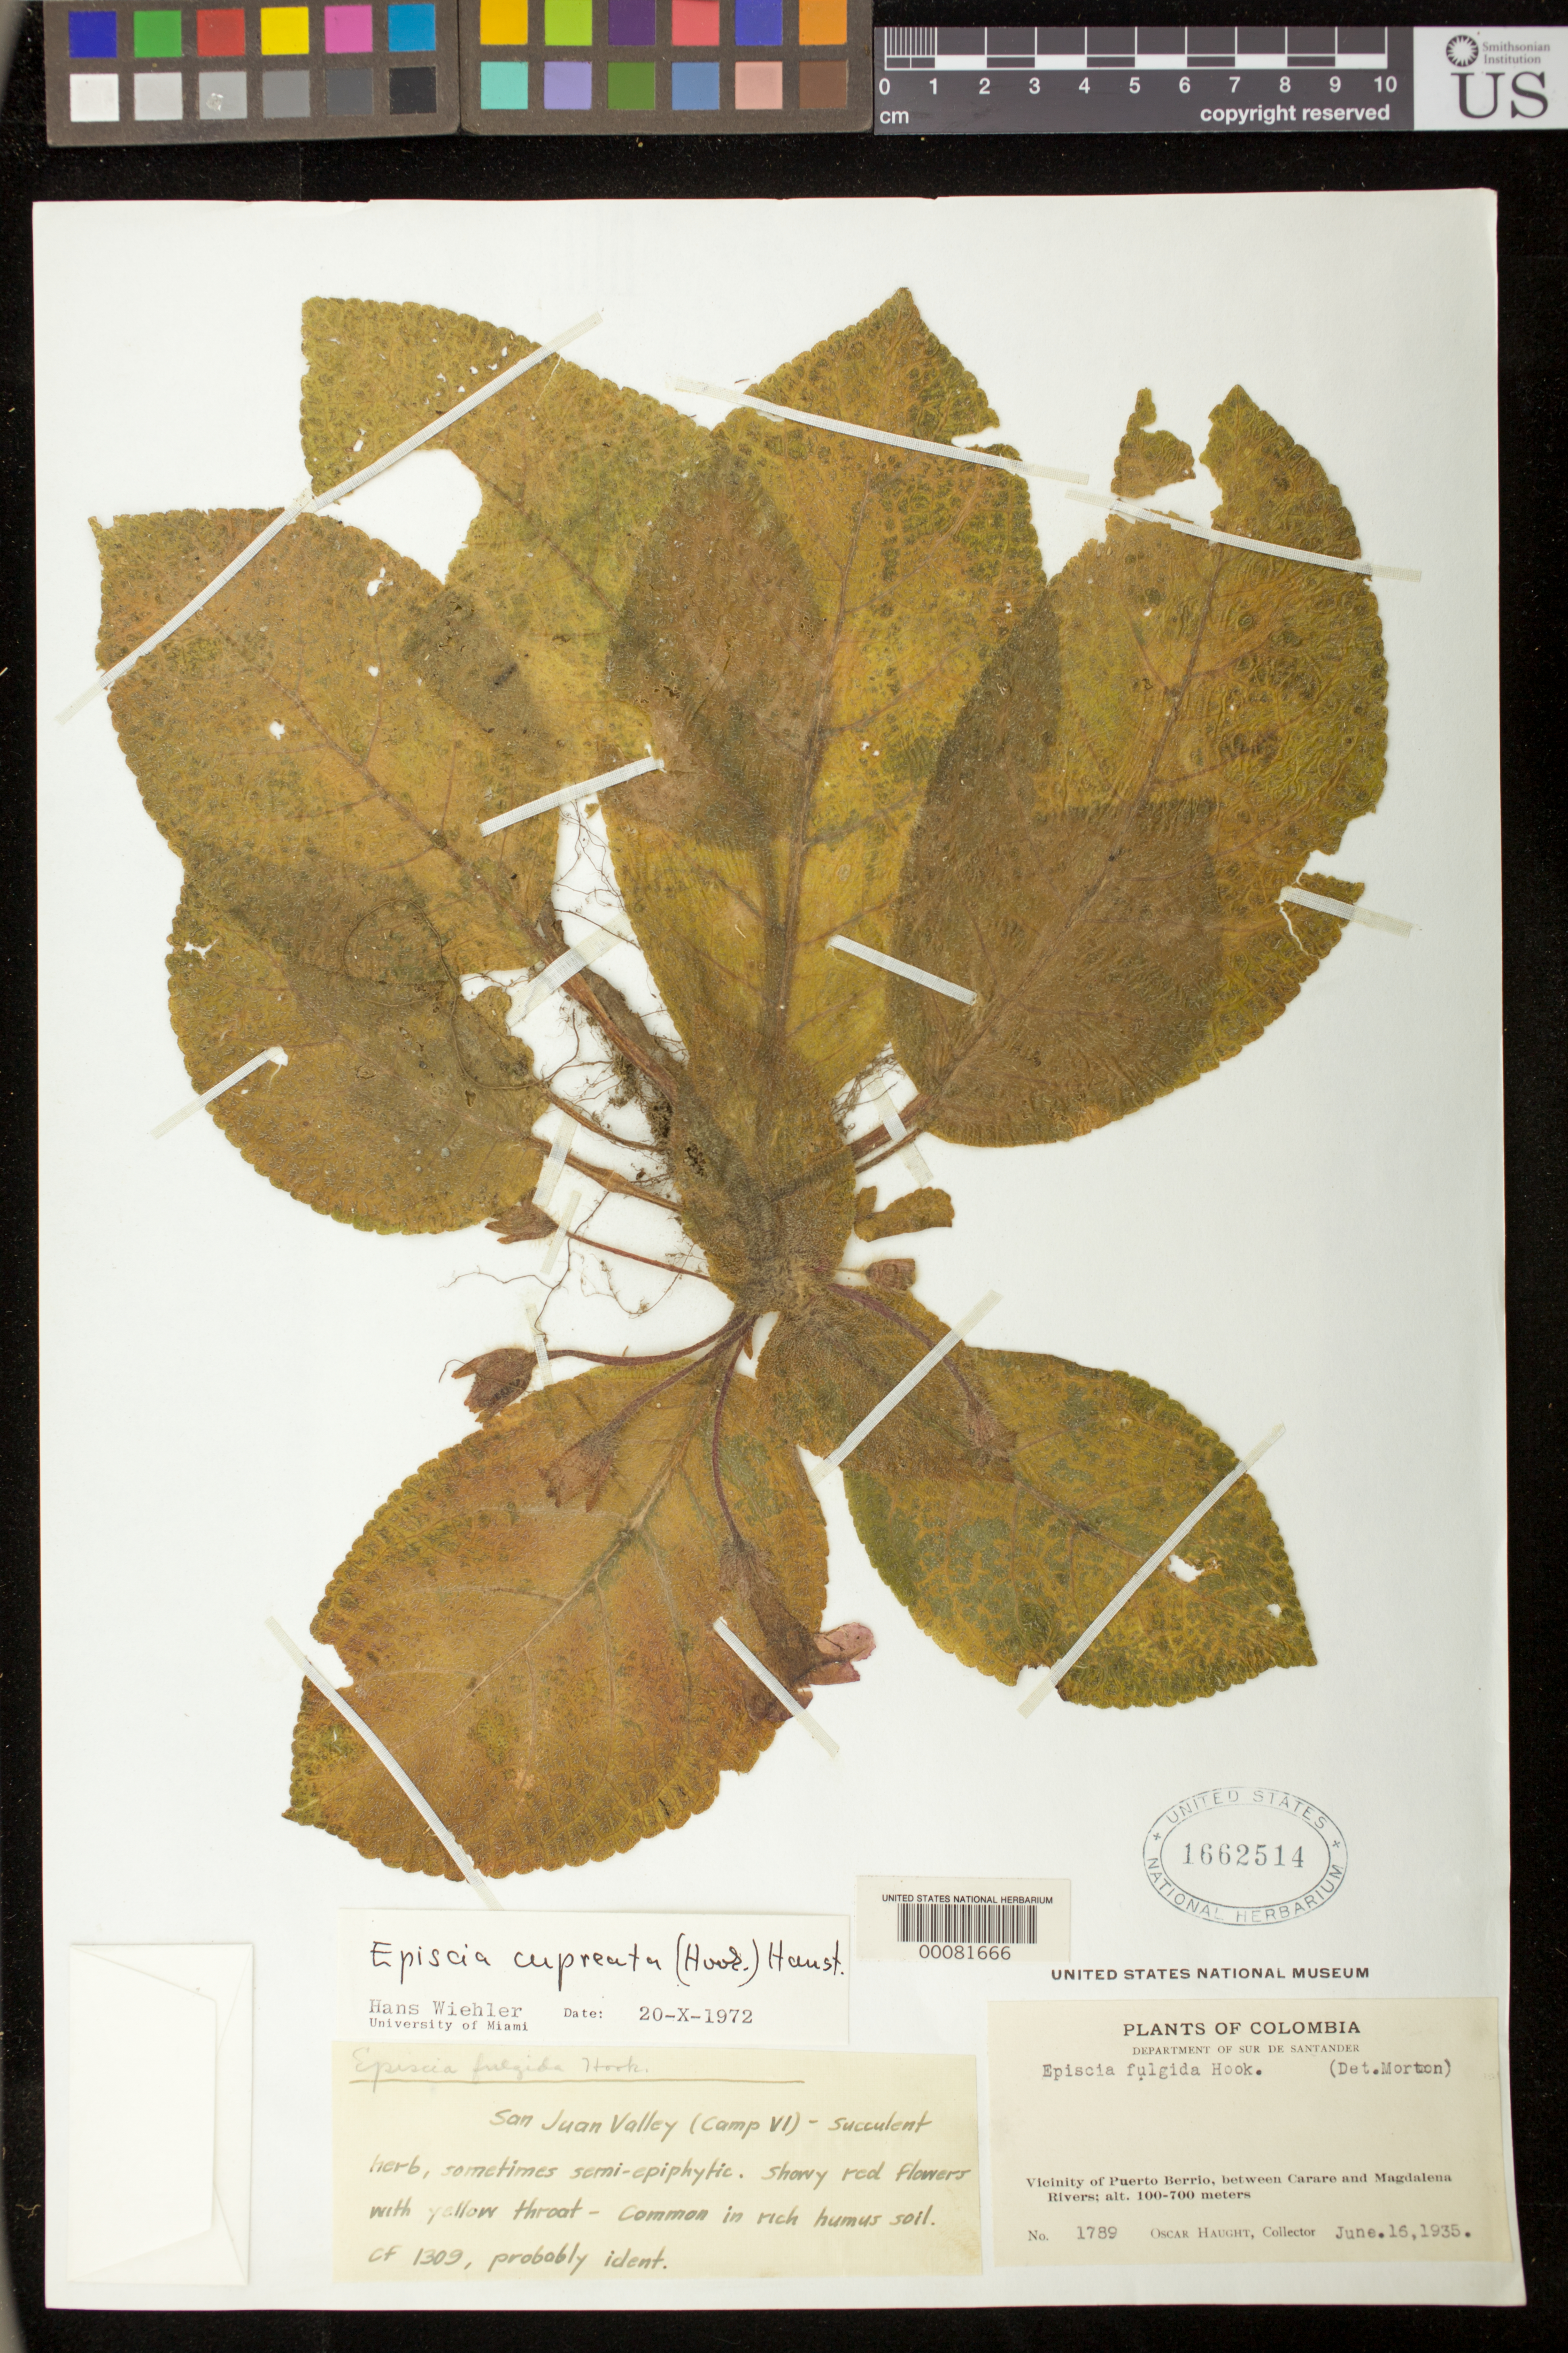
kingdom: Plantae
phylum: Tracheophyta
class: Magnoliopsida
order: Lamiales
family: Gesneriaceae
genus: Episcia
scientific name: Episcia cupreata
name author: (Hook.) Hanst.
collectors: O. L. Haught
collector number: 1789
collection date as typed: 16 Jul 1935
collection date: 1935-07-16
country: Colombia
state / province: Santander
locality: Department of Sur de Santander, vicinity of Puerto Berrio, between Carare and Magdalena Rivers; San Juan valley (Cmp VI)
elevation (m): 100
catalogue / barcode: US 1662514